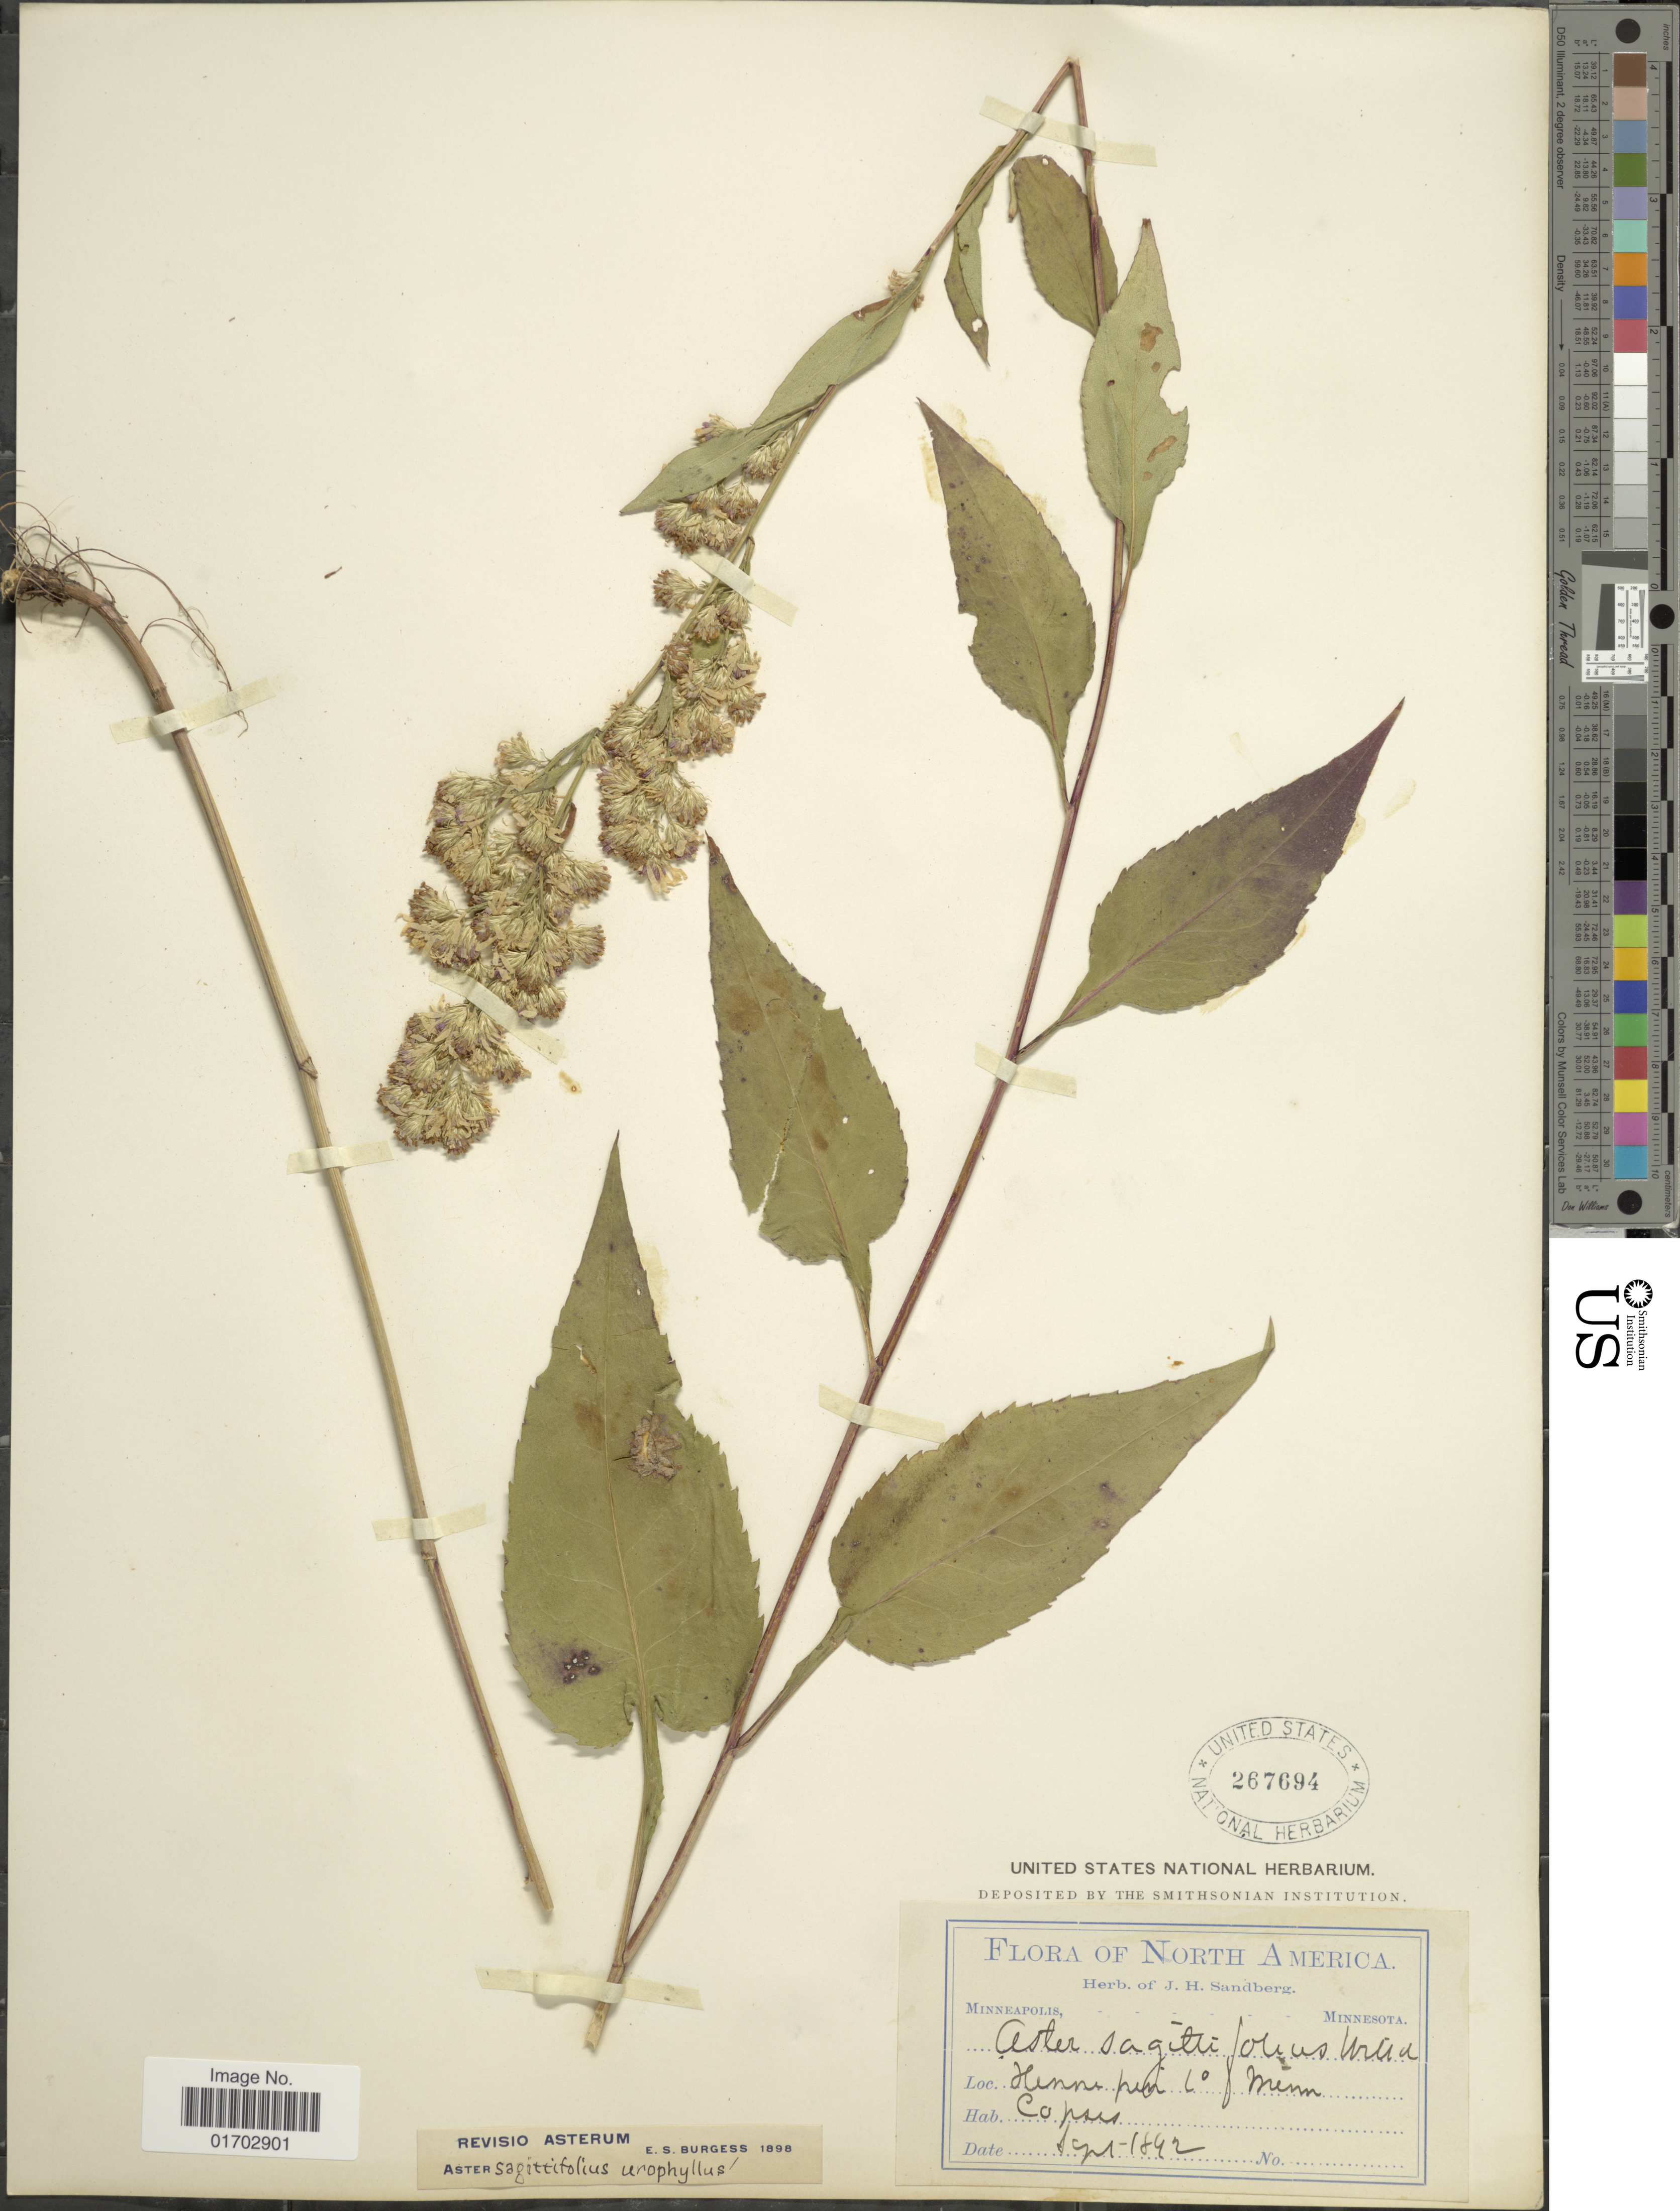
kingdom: Plantae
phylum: Tracheophyta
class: Magnoliopsida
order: Asterales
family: Asteraceae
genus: Symphyotrichum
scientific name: Symphyotrichum urophyllum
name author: (Lindl. ex DC.) G.L. Nesom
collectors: ex. herb. J. H. Sandberg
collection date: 1892-09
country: United States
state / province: Minnesota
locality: Hennepin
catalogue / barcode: US 267694